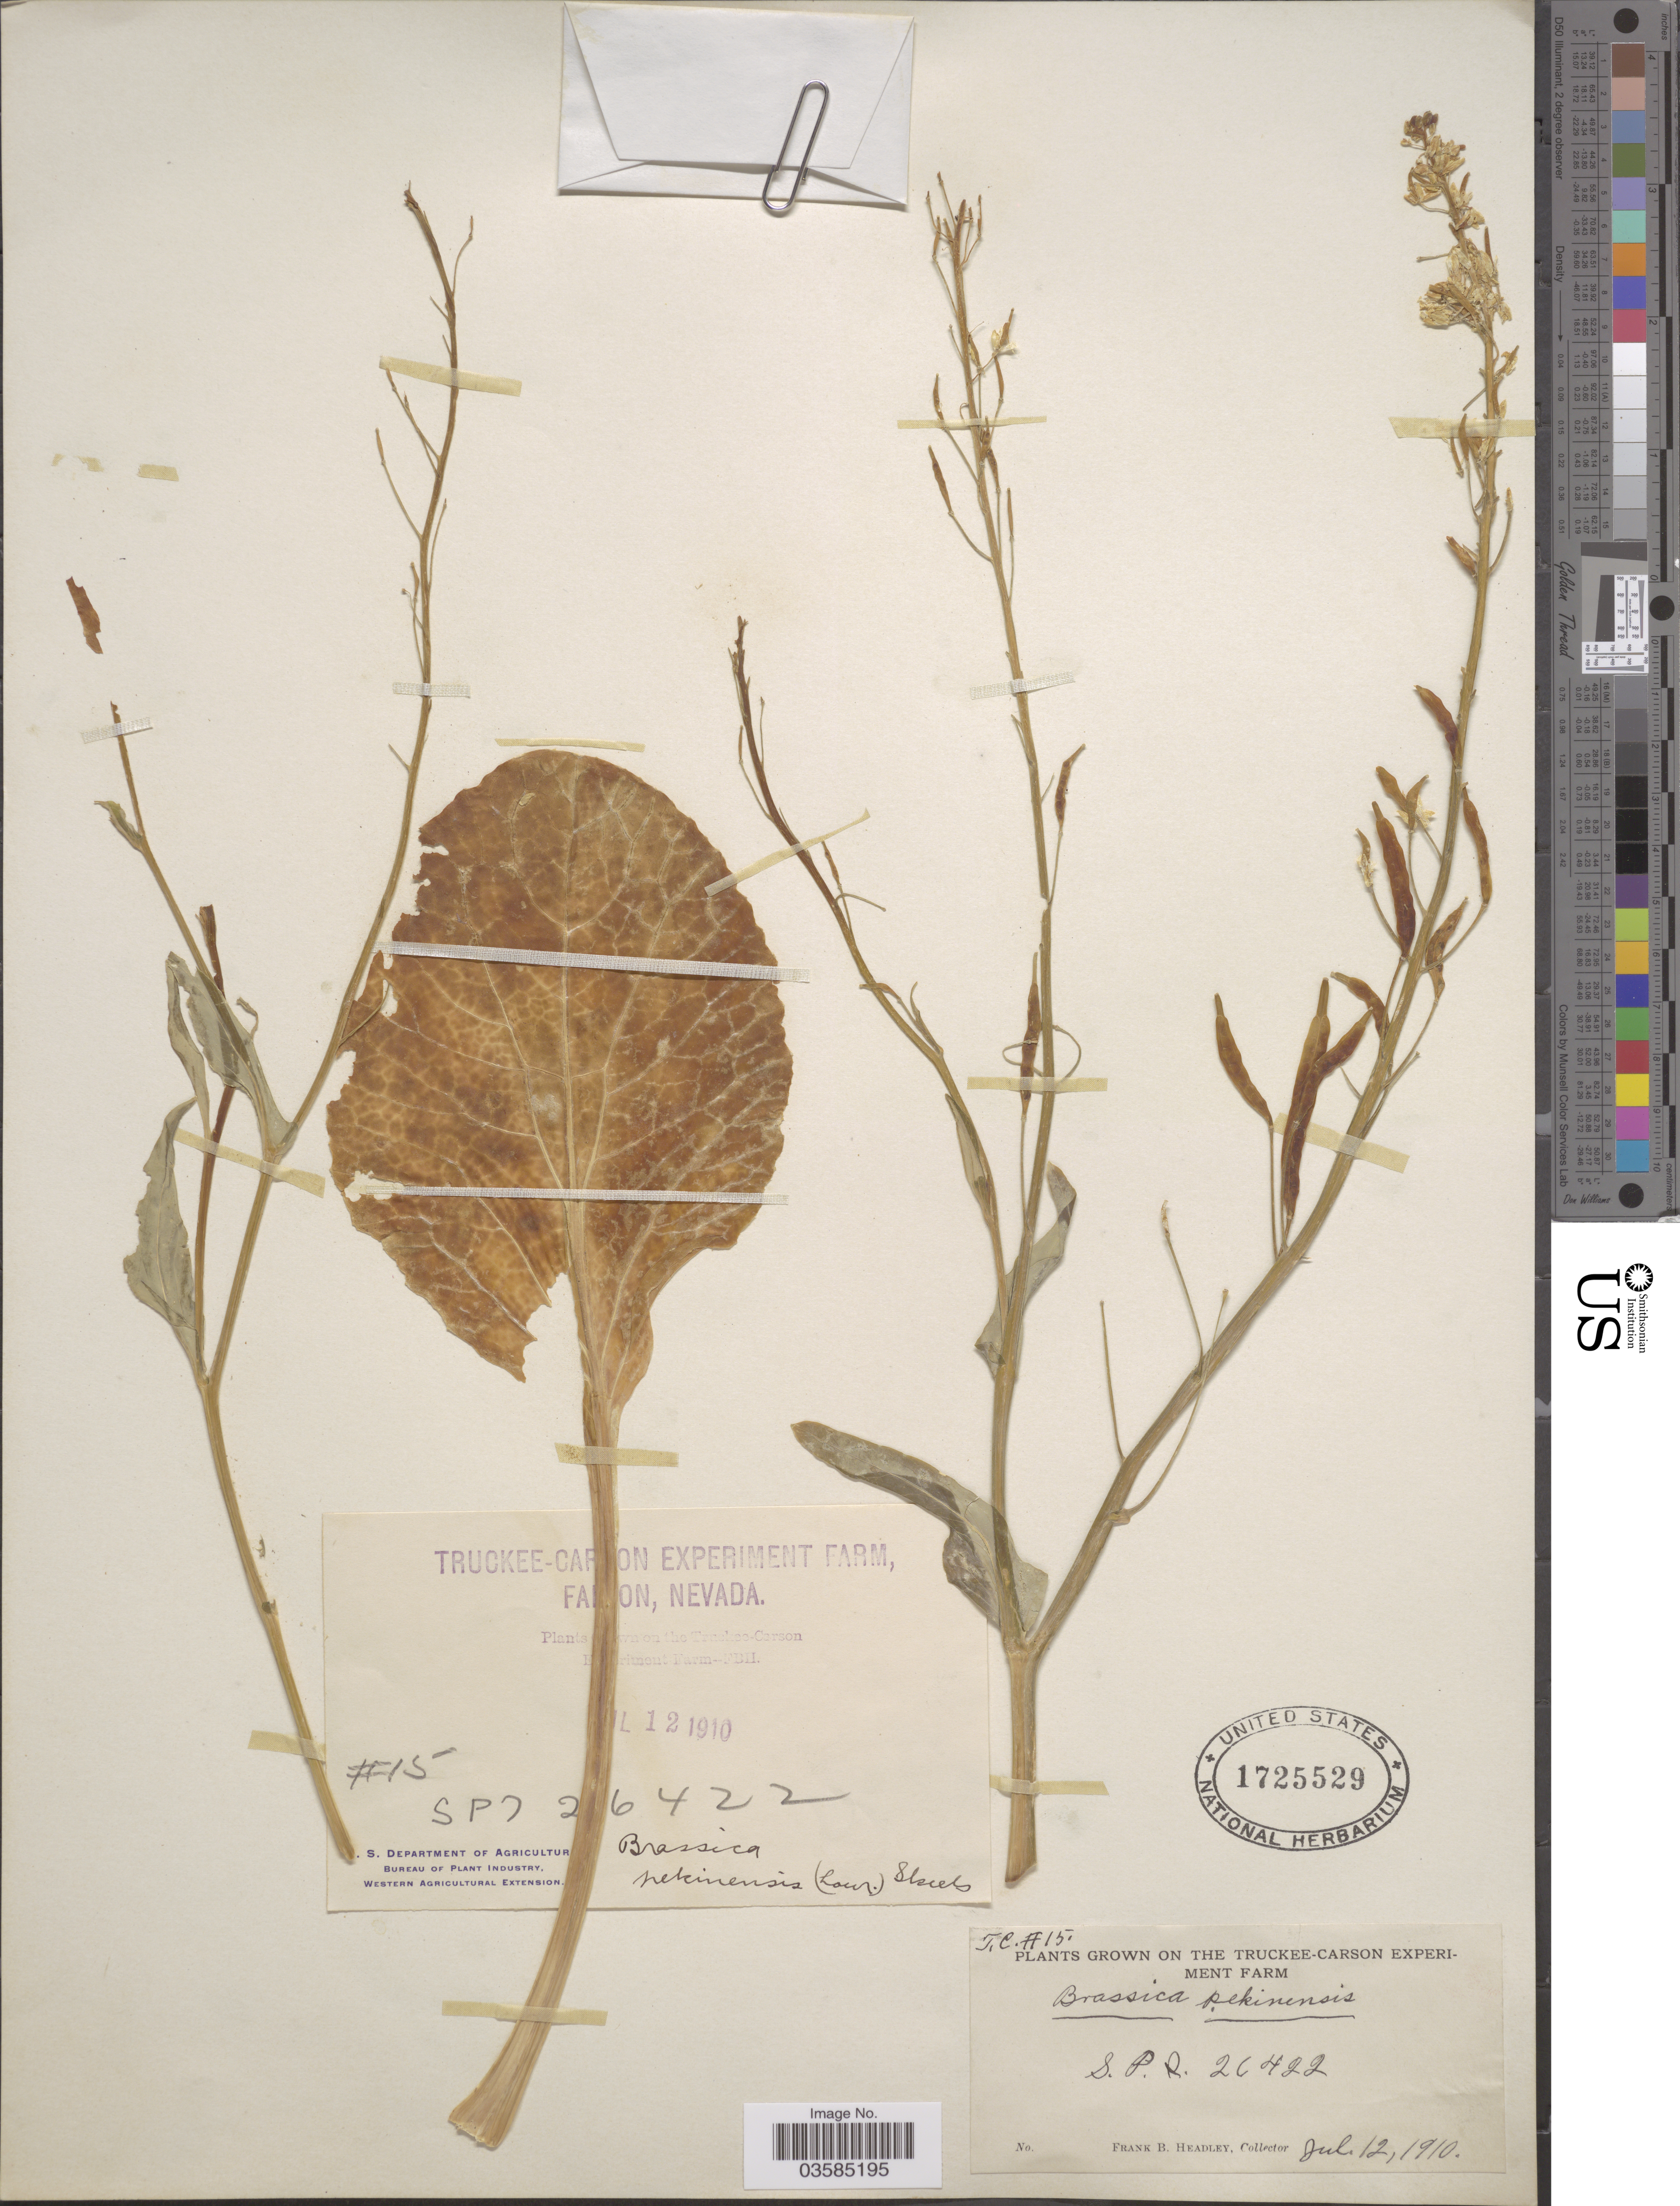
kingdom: Plantae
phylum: Tracheophyta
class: Magnoliopsida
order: Brassicales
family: Brassicaceae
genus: Brassica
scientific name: Brassica pekinensis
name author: Skeels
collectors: F. B. Headley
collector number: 15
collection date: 1910-07-12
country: United States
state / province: Nevada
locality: The Truckee-Carson Experiment Farm.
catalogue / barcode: US 1725529